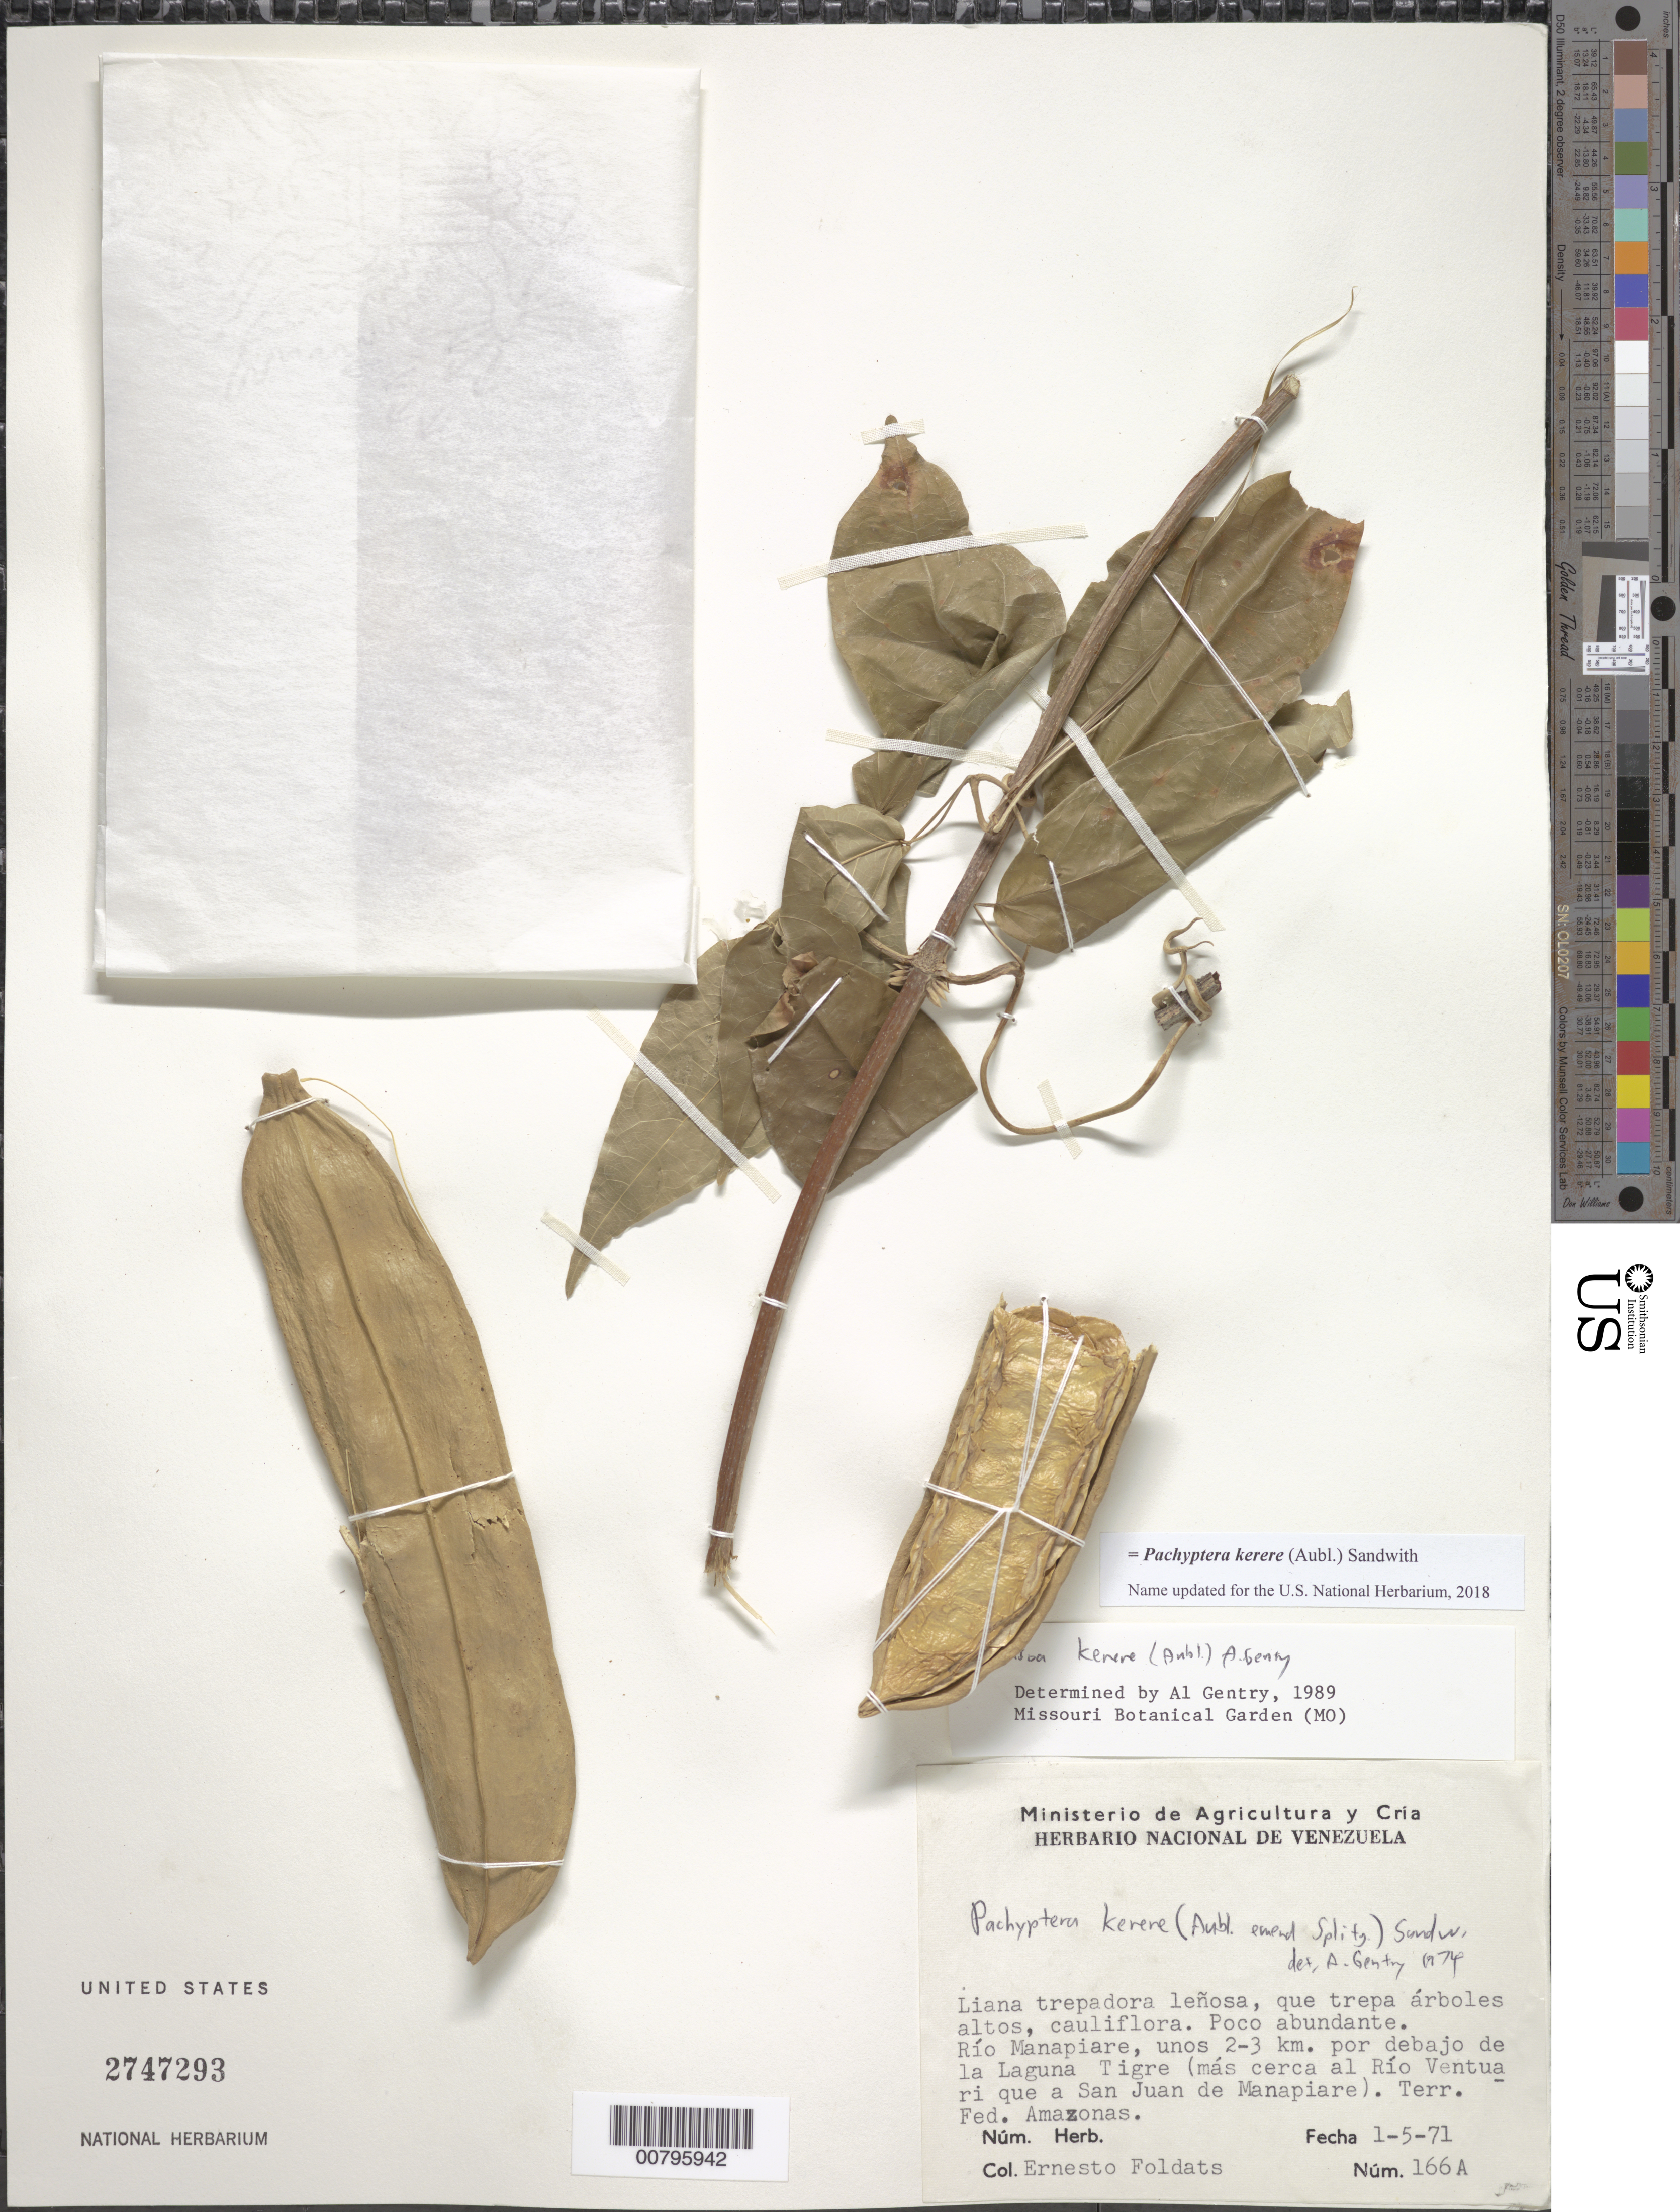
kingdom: Plantae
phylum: Tracheophyta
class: Magnoliopsida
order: Lamiales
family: Bignoniaceae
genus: Pachyptera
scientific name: Pachyptera kerere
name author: (Aubl.) Sandwith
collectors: E. Foldats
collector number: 166 A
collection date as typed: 1-May-71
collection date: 1971-05-01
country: Venezuela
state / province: Amazonas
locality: Río Manapiare, unos 2-3 km por debajo de la Laguna Tigre (mas circa al Río Ventuari que a San Juan de Manapiare)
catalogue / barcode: US 2747293